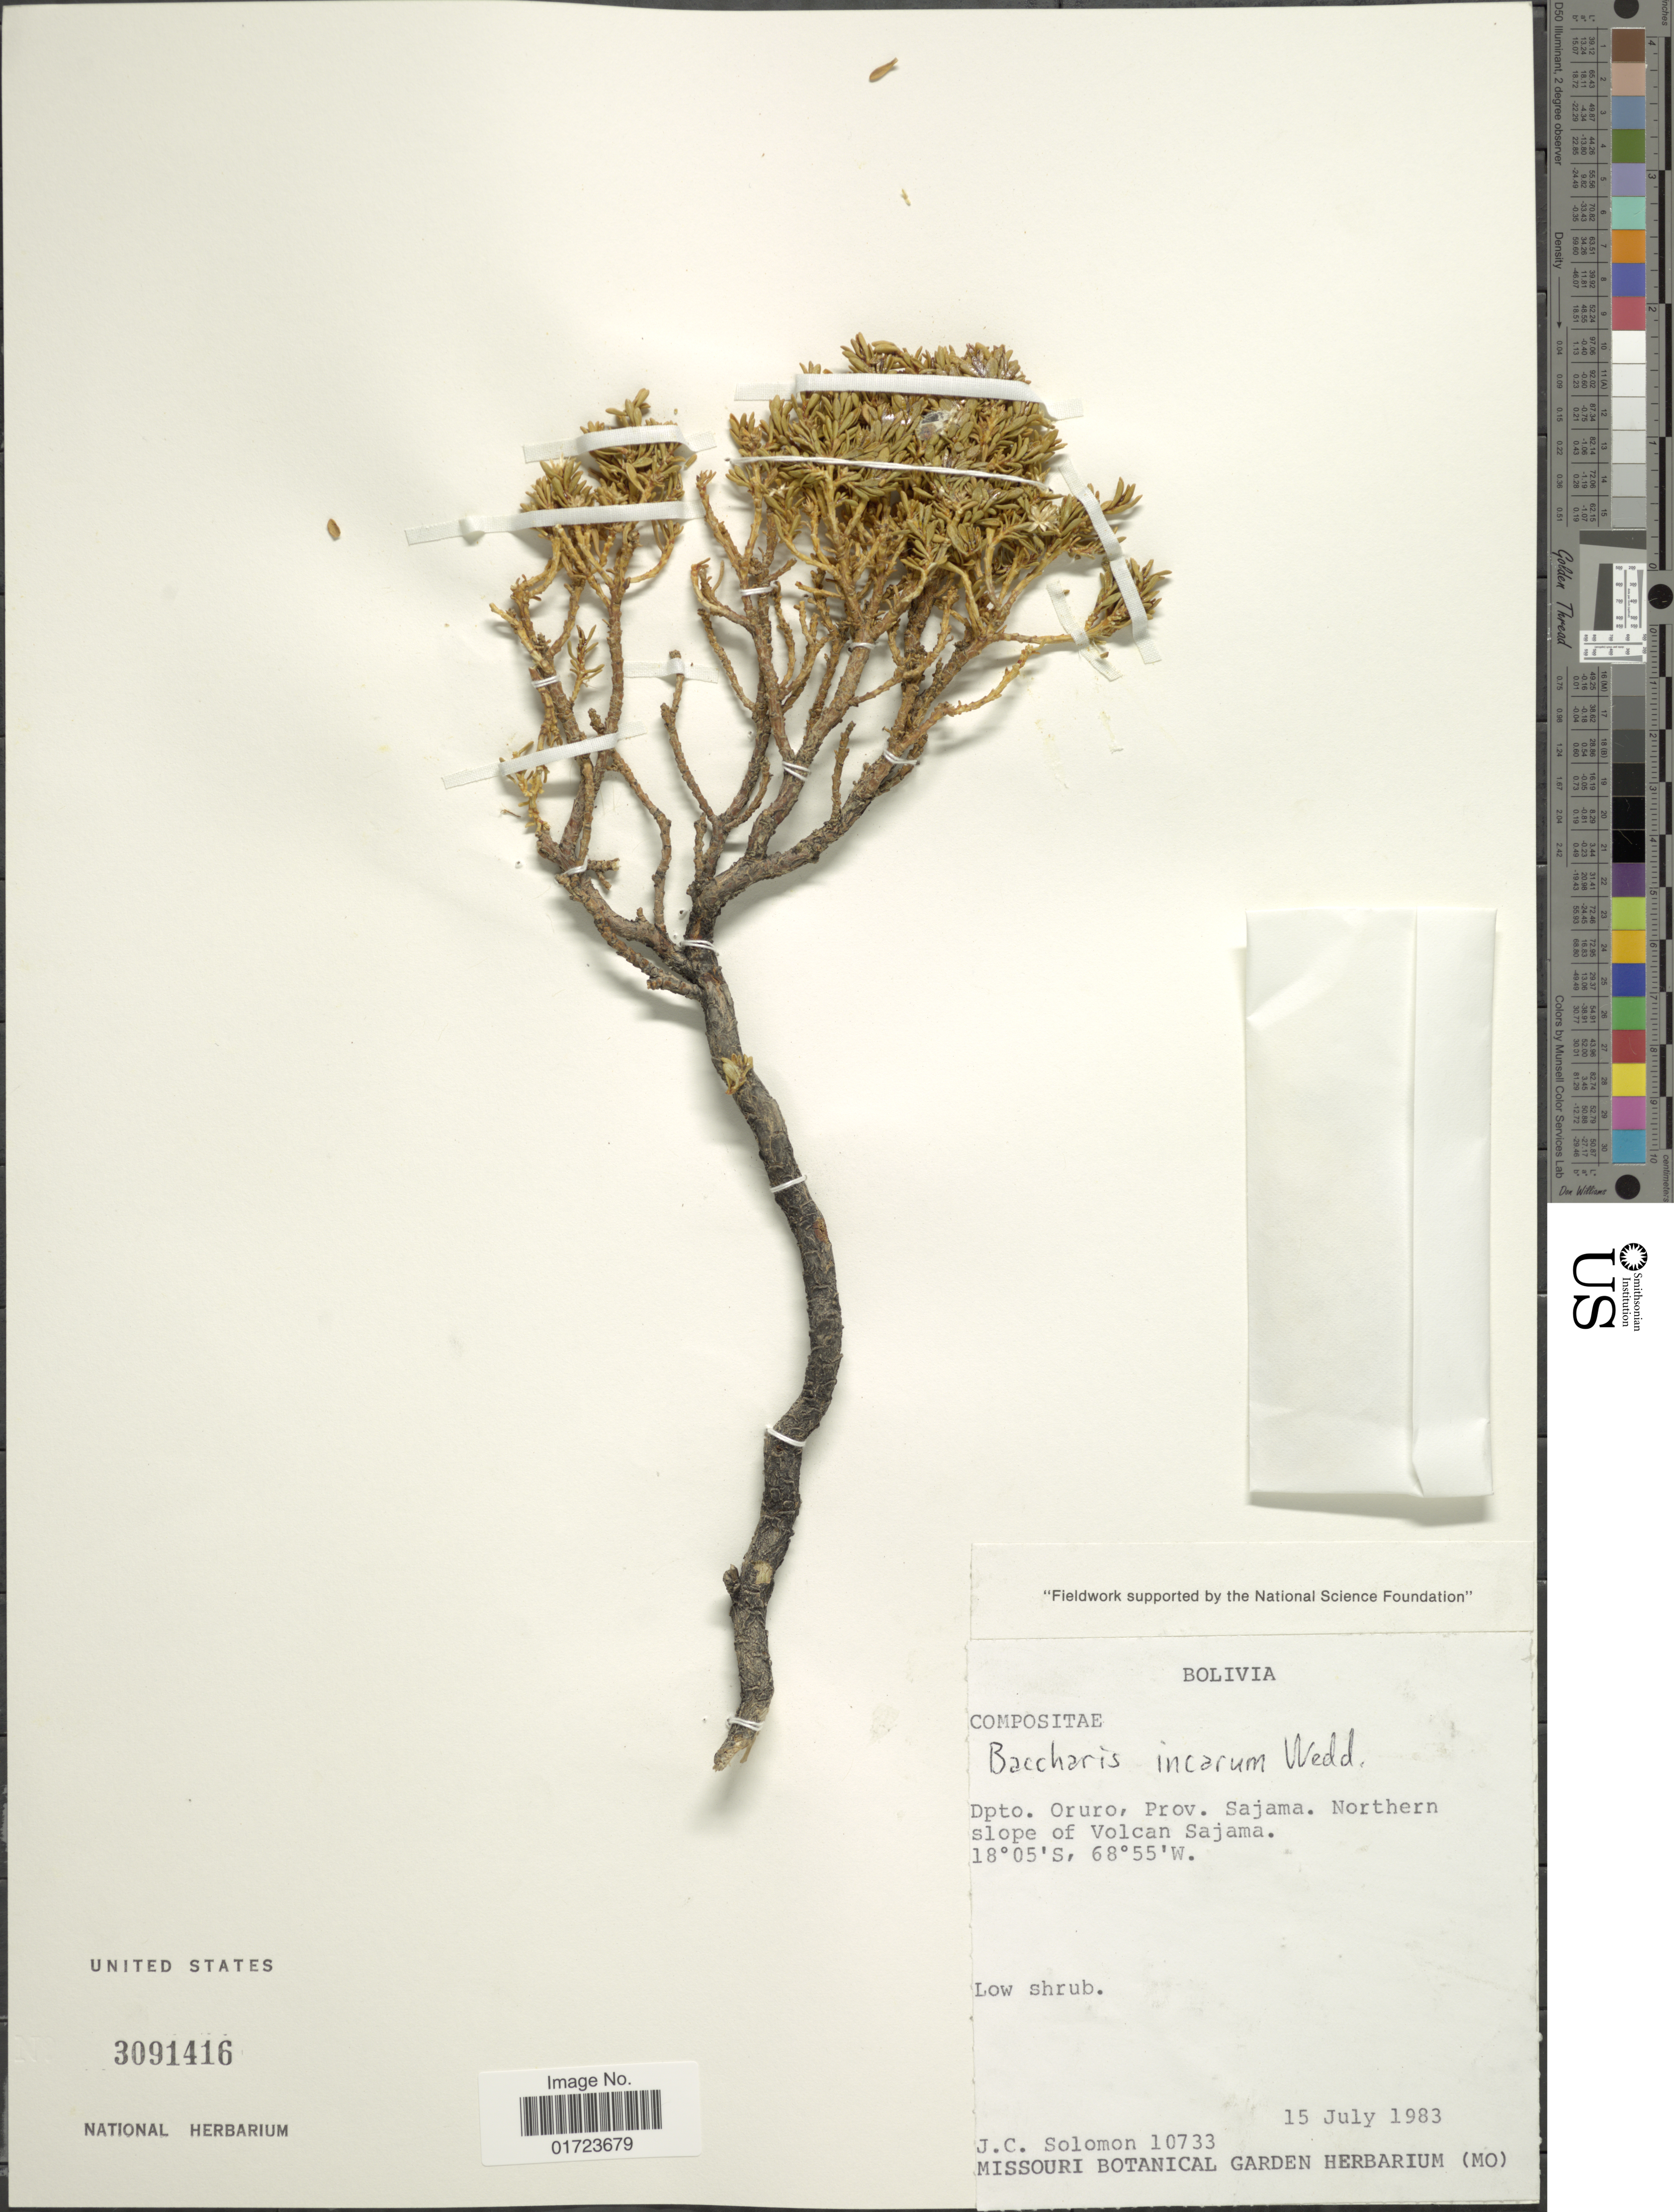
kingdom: Plantae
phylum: Tracheophyta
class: Magnoliopsida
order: Asterales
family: Asteraceae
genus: Baccharis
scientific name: Baccharis tola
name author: Phil.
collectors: J. C. Solomon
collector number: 10733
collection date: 1983-07-15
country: Bolivia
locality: Dpto. Oruro, Prov. Sajama, Northern Slope of Volcan Sajama.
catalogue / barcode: US 3091416